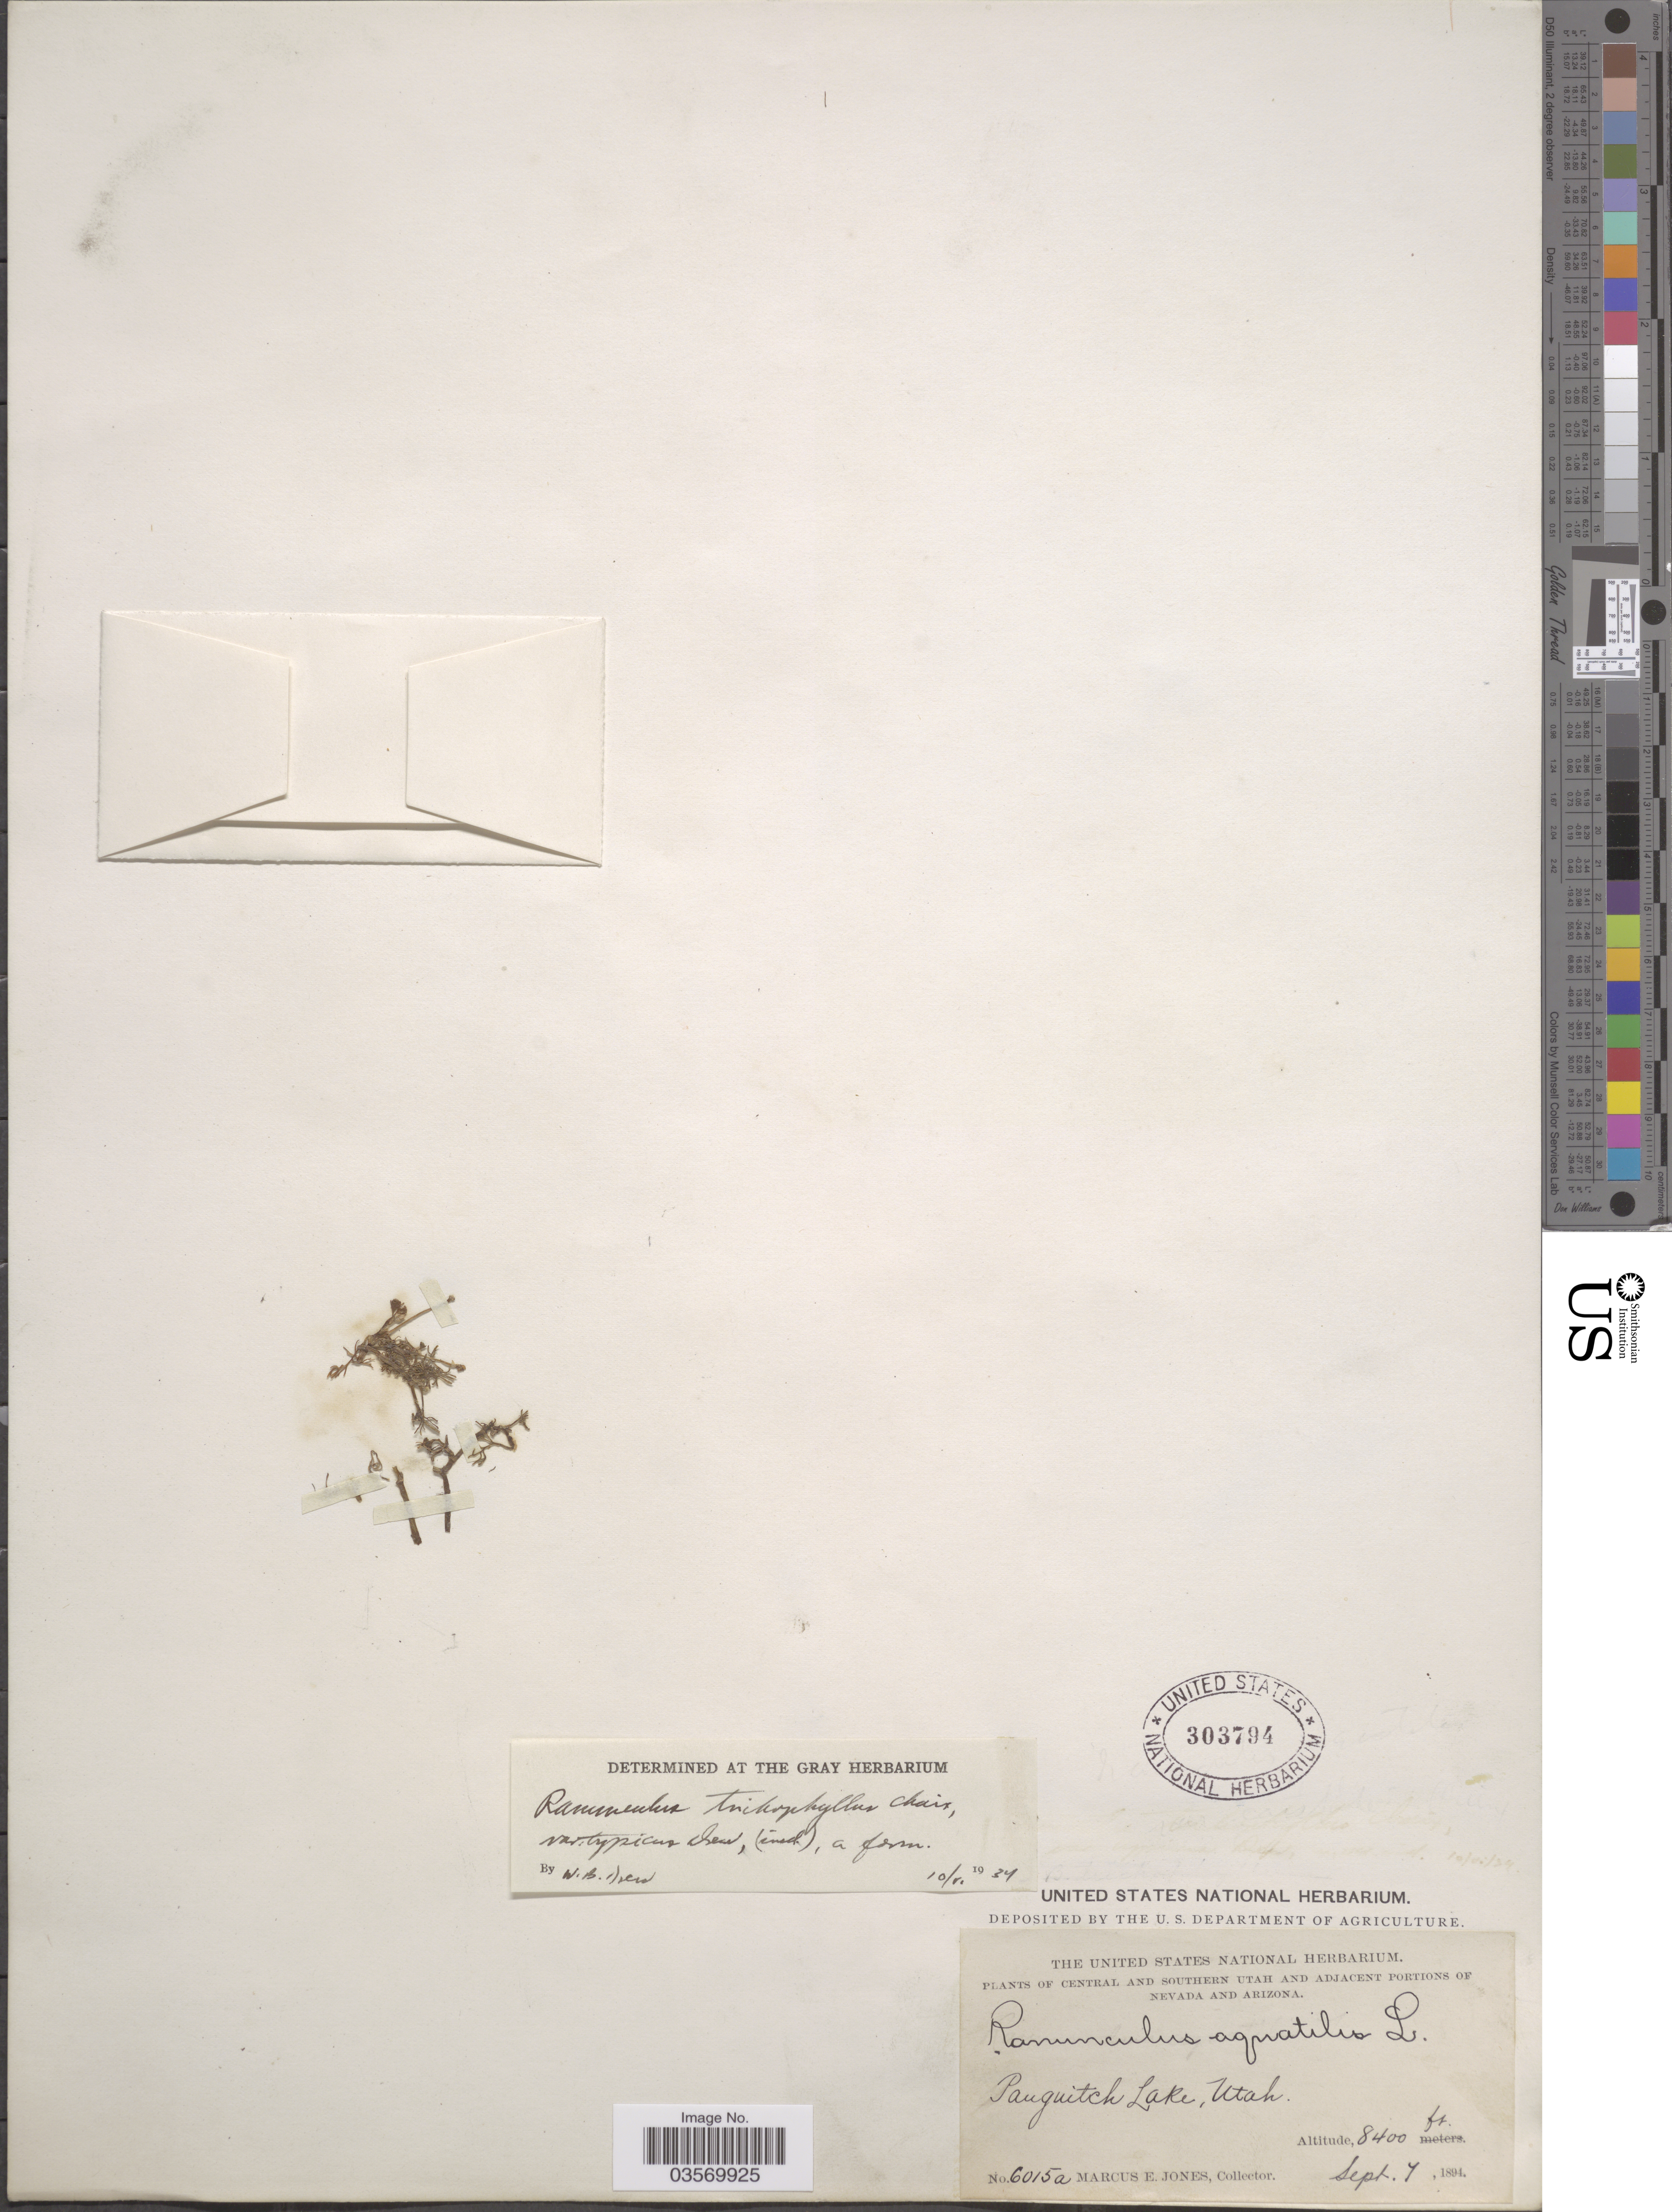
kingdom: Plantae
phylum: Tracheophyta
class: Magnoliopsida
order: Ranunculales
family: Ranunculaceae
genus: Ranunculus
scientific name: Ranunculus trichophyllus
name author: Chaix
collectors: M. E. Jones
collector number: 6015a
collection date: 1894-09-07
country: United States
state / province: Utah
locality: Central and Southern Utah. Panguitch Lake.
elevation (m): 2560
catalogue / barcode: US 303794